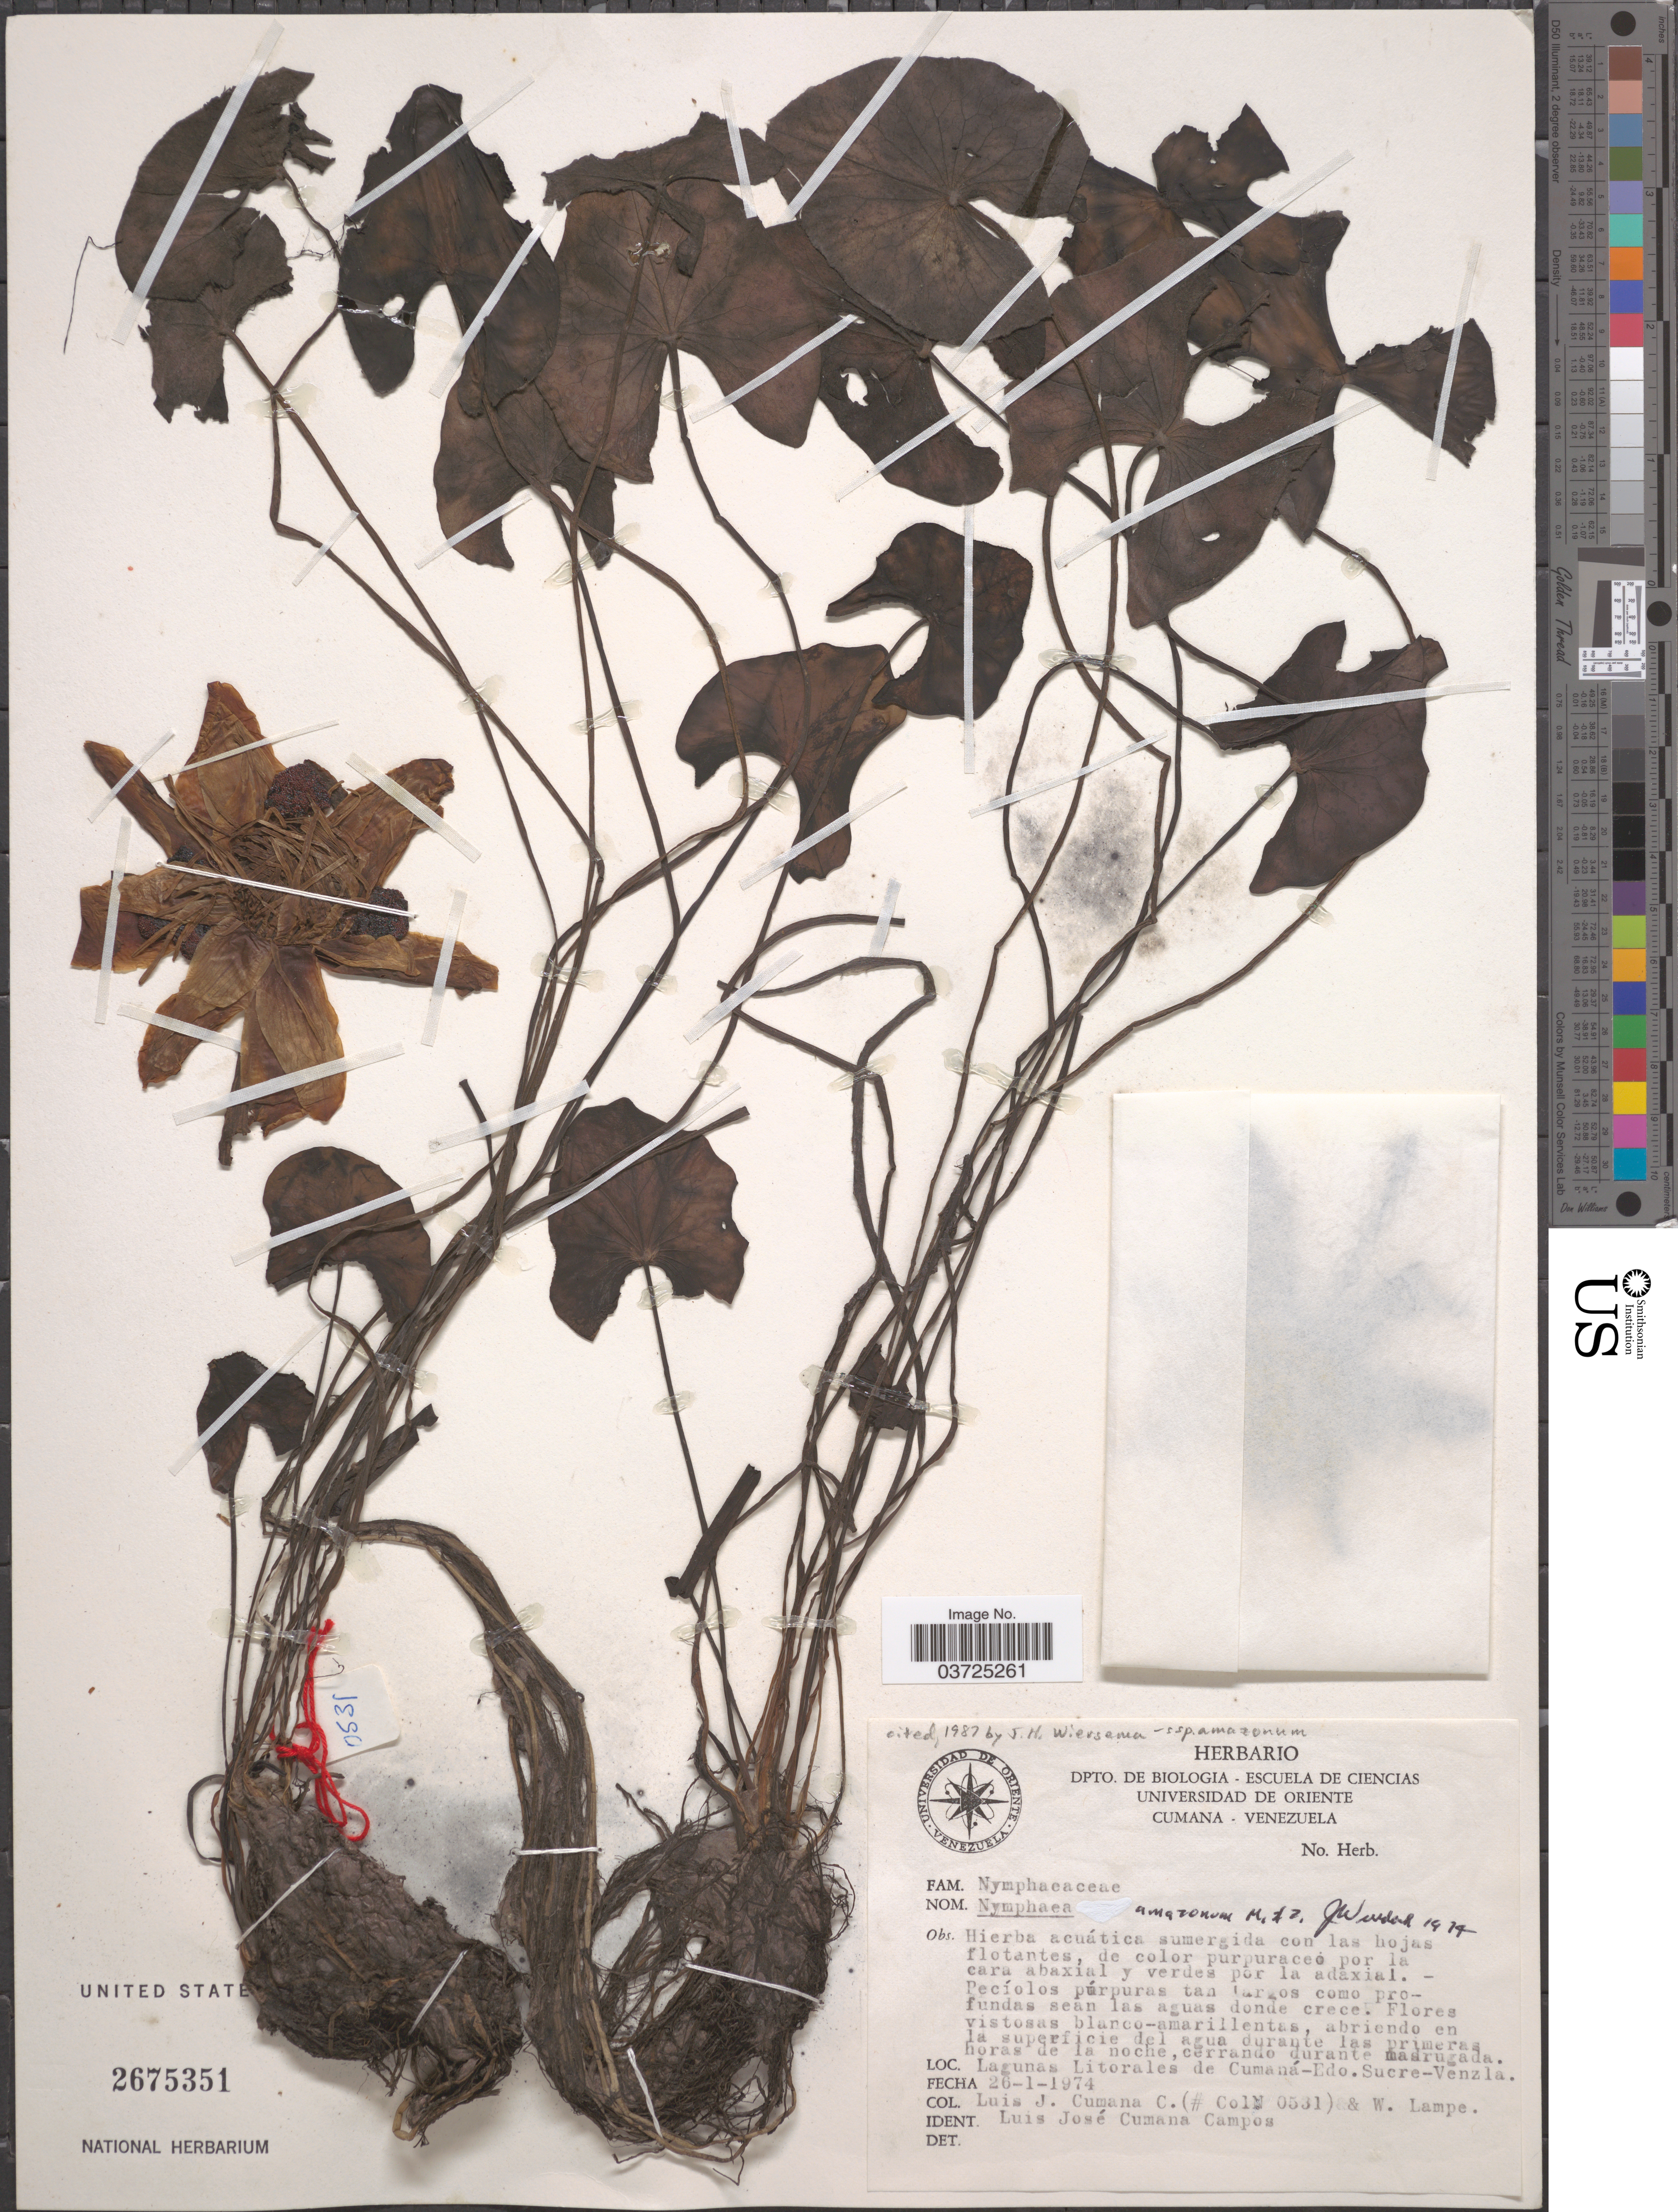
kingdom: Plantae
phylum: Tracheophyta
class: Magnoliopsida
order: Nymphaeales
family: Nymphaeaceae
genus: Nymphaea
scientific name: Nymphaea amazonum subsp. amazonum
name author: Mart. & Zucc.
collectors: L. J. Cumaná C. & W. Lampe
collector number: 0531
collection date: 1974-01-26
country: Venezuela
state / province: Sucre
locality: Lagunas Litorales de Cumaná.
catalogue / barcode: US 2675351